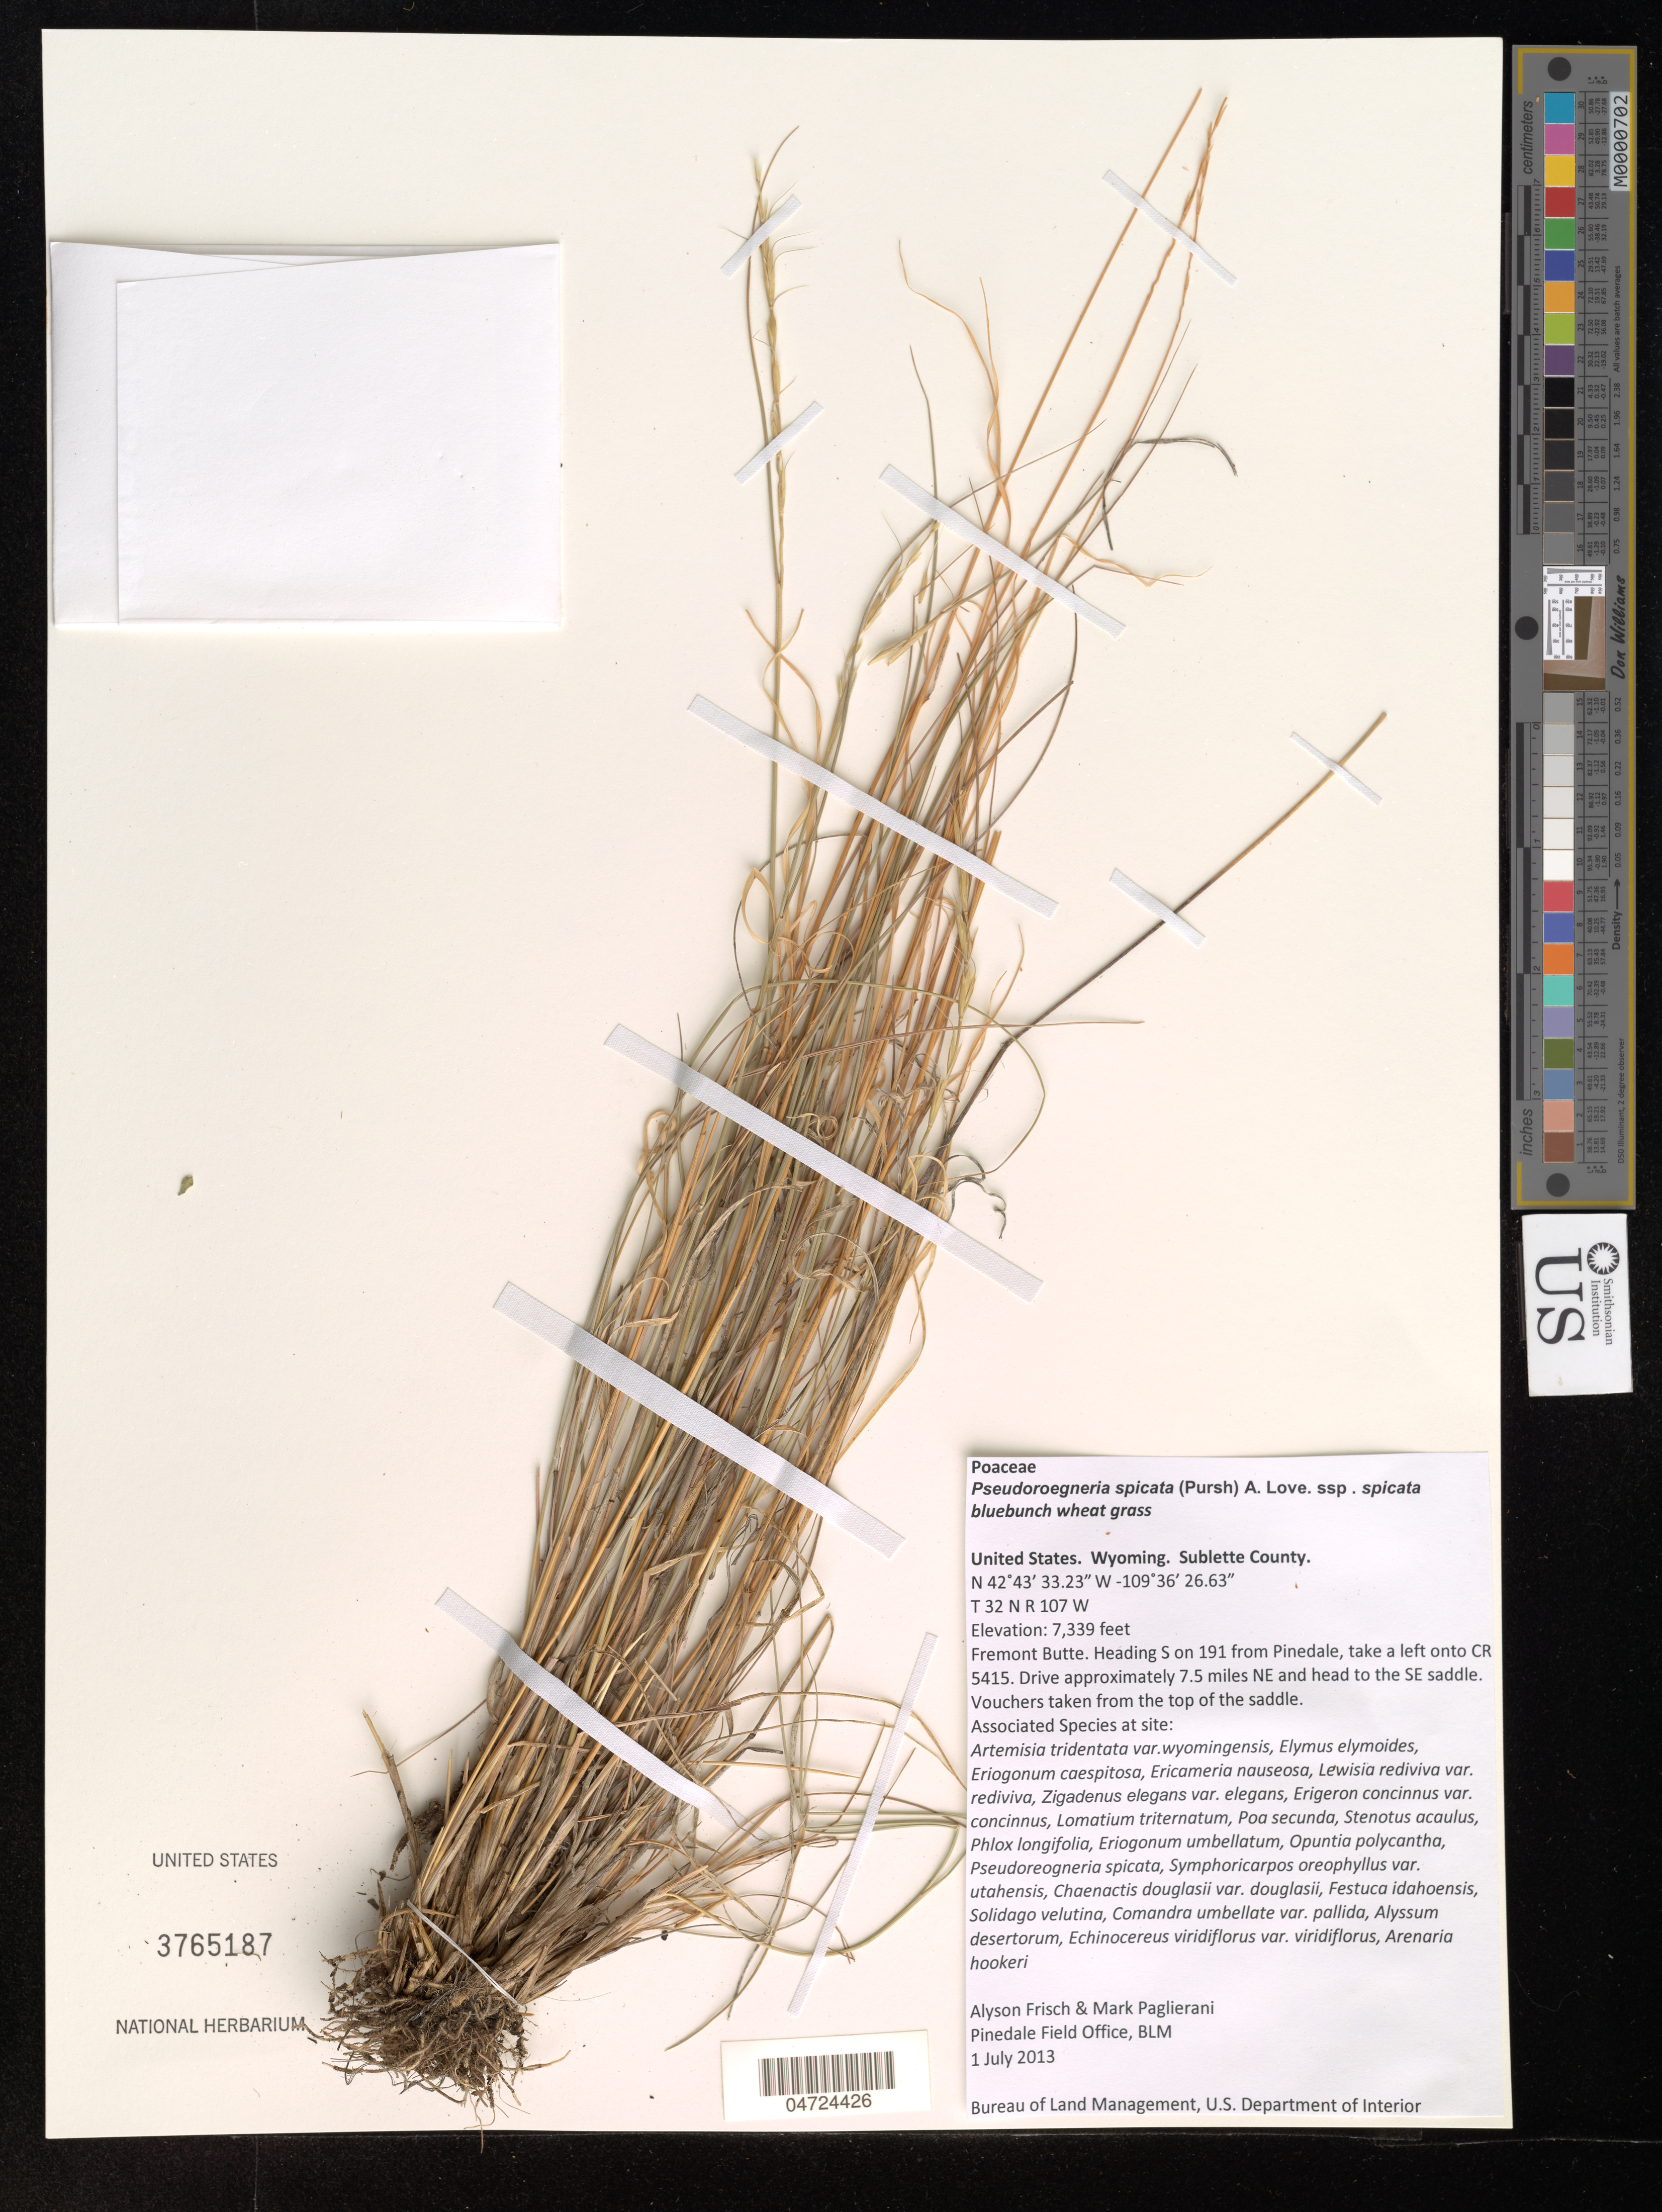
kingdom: Plantae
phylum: Tracheophyta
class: Liliopsida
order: Poales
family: Poaceae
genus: Pseudoroegneria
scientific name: Pseudoroegneria spicata subsp. spicata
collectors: A. Frisch & M. Paglierani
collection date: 2013-07-01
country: United States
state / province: Wyoming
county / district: Sublette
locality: Sublette County. T 32 N R 107 W. Fremont Butte. Heading S on 191 from Pinedale, take a left onto CR 5415. Drive approximately 7.5 miles NE and head to the SE saddle.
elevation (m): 2237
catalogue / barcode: US 3765187